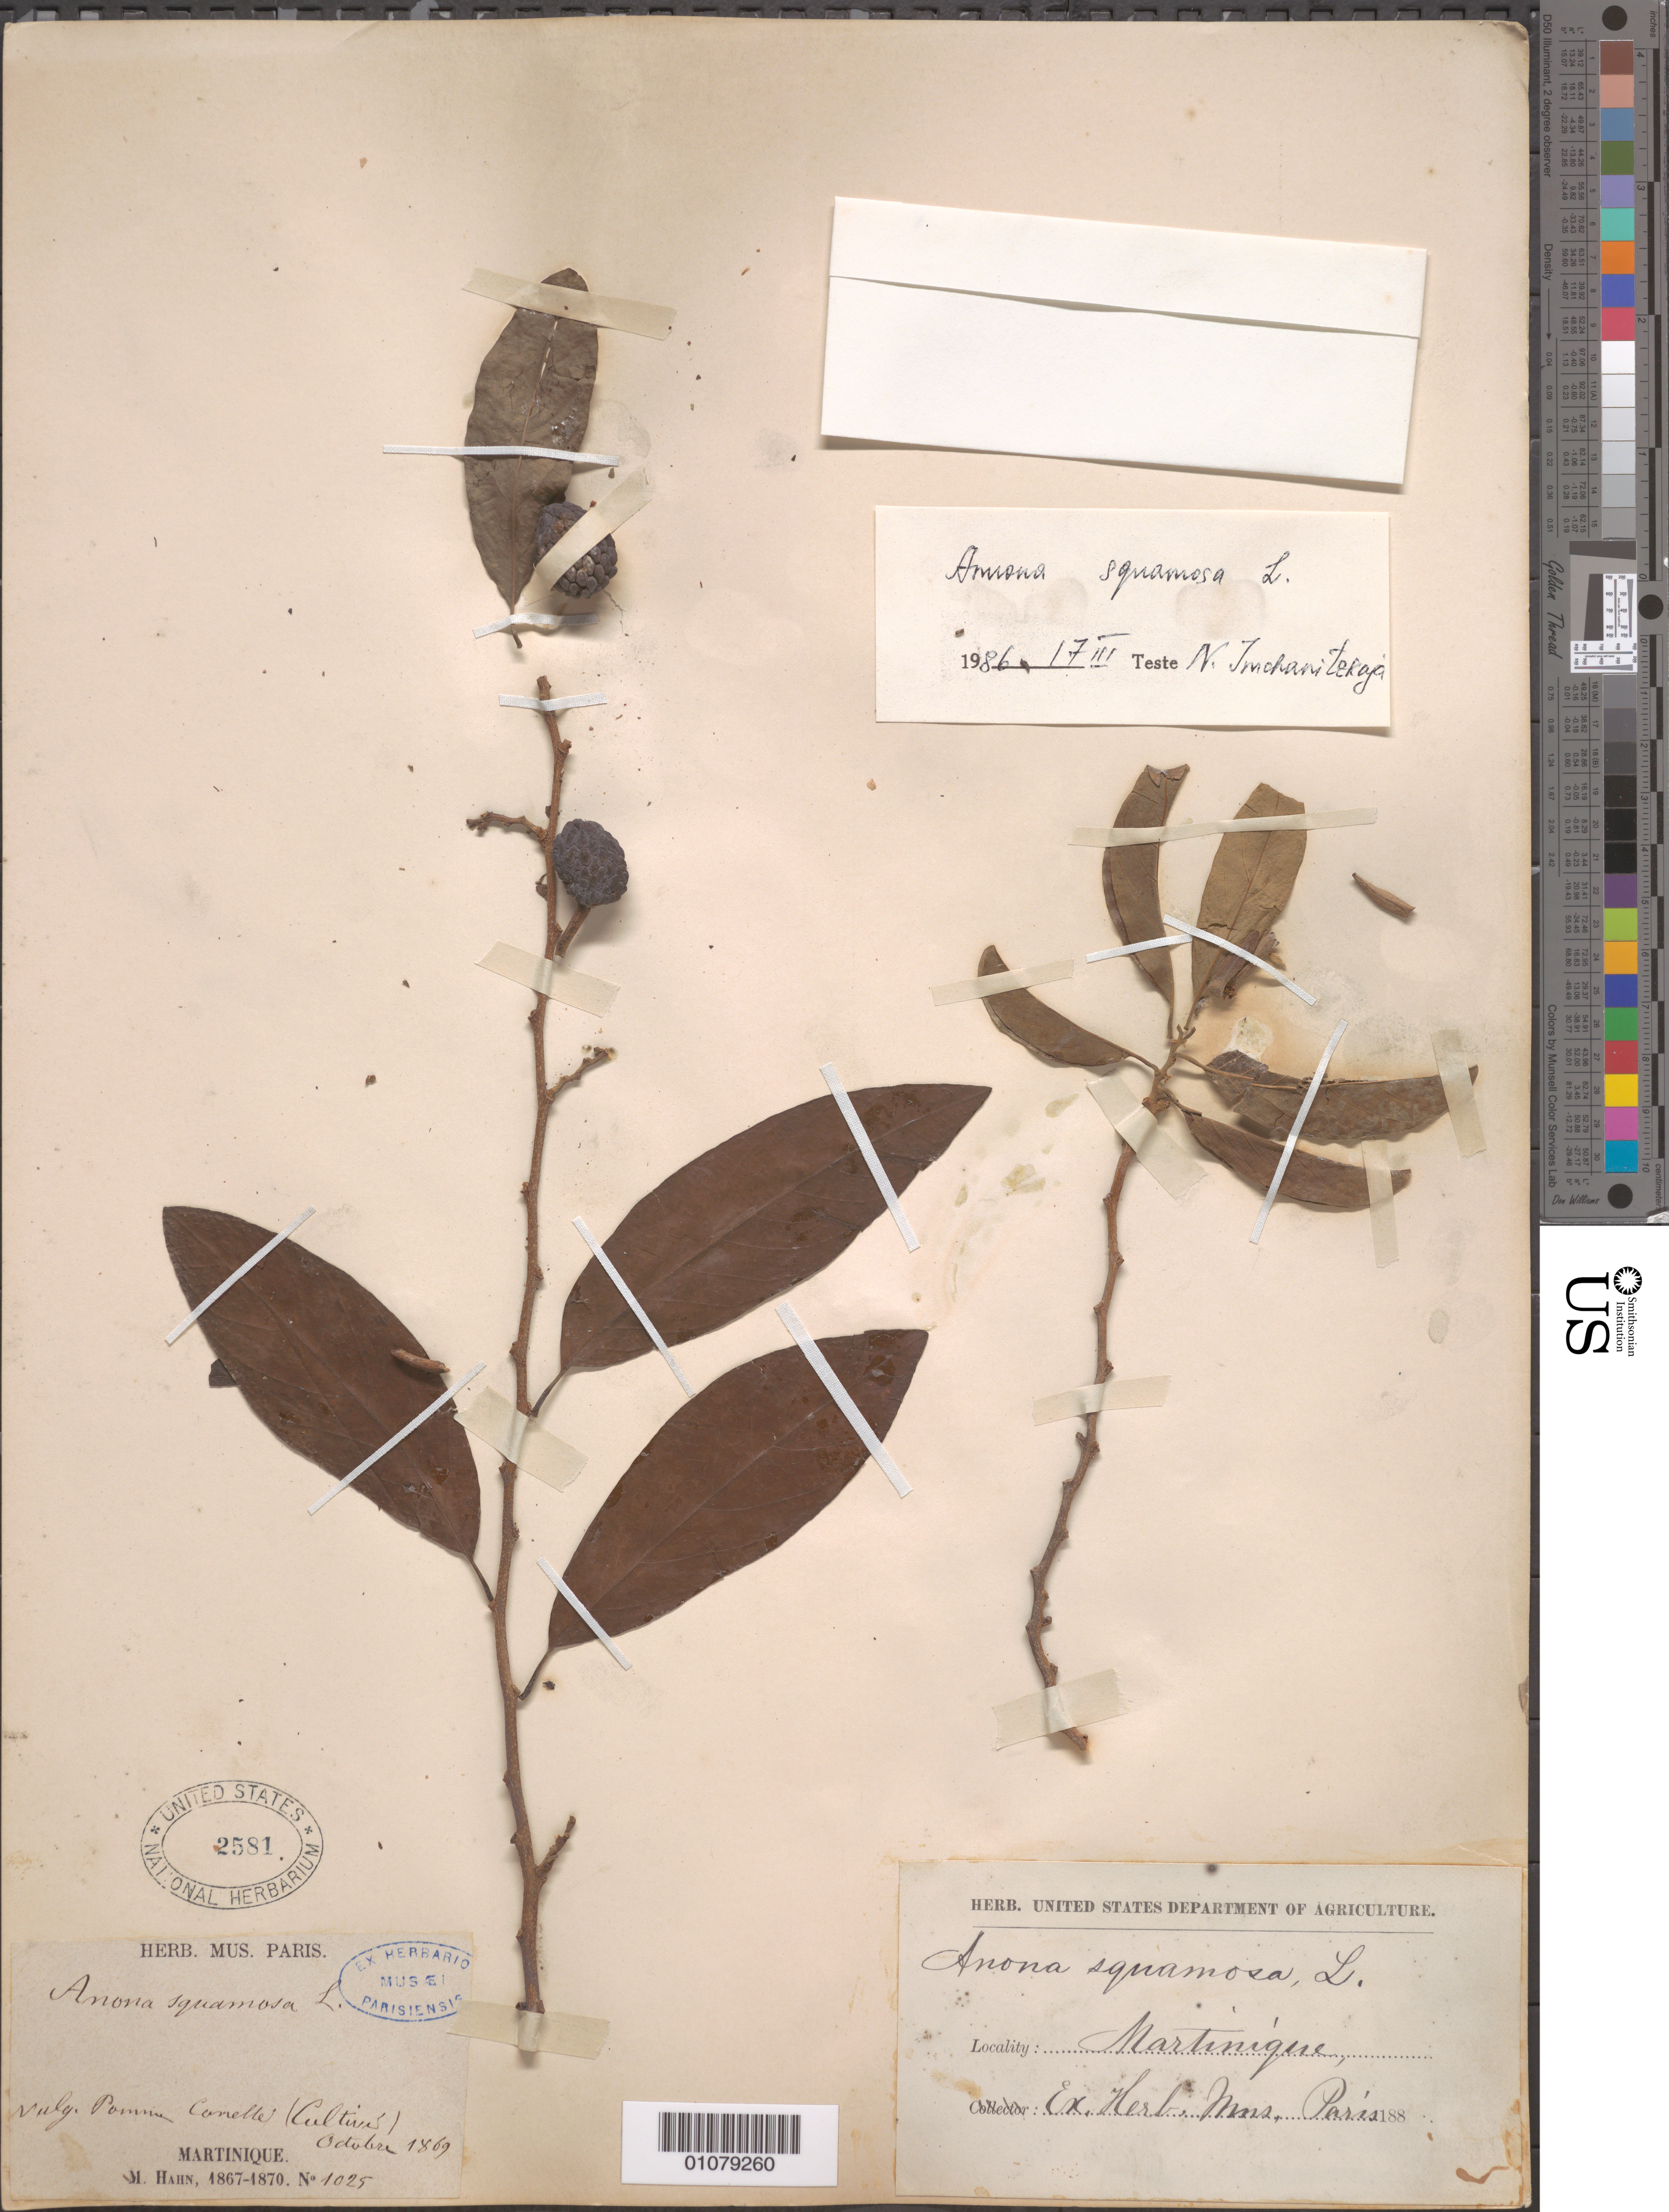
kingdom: Plantae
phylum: Tracheophyta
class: Magnoliopsida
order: Magnoliales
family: Annonaceae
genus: Annona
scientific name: Annona squamosa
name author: L.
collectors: M. Hahn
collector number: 1025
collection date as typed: Oct 1869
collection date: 1869-10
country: Martinique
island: Martinique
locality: Martinique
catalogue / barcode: US 2581